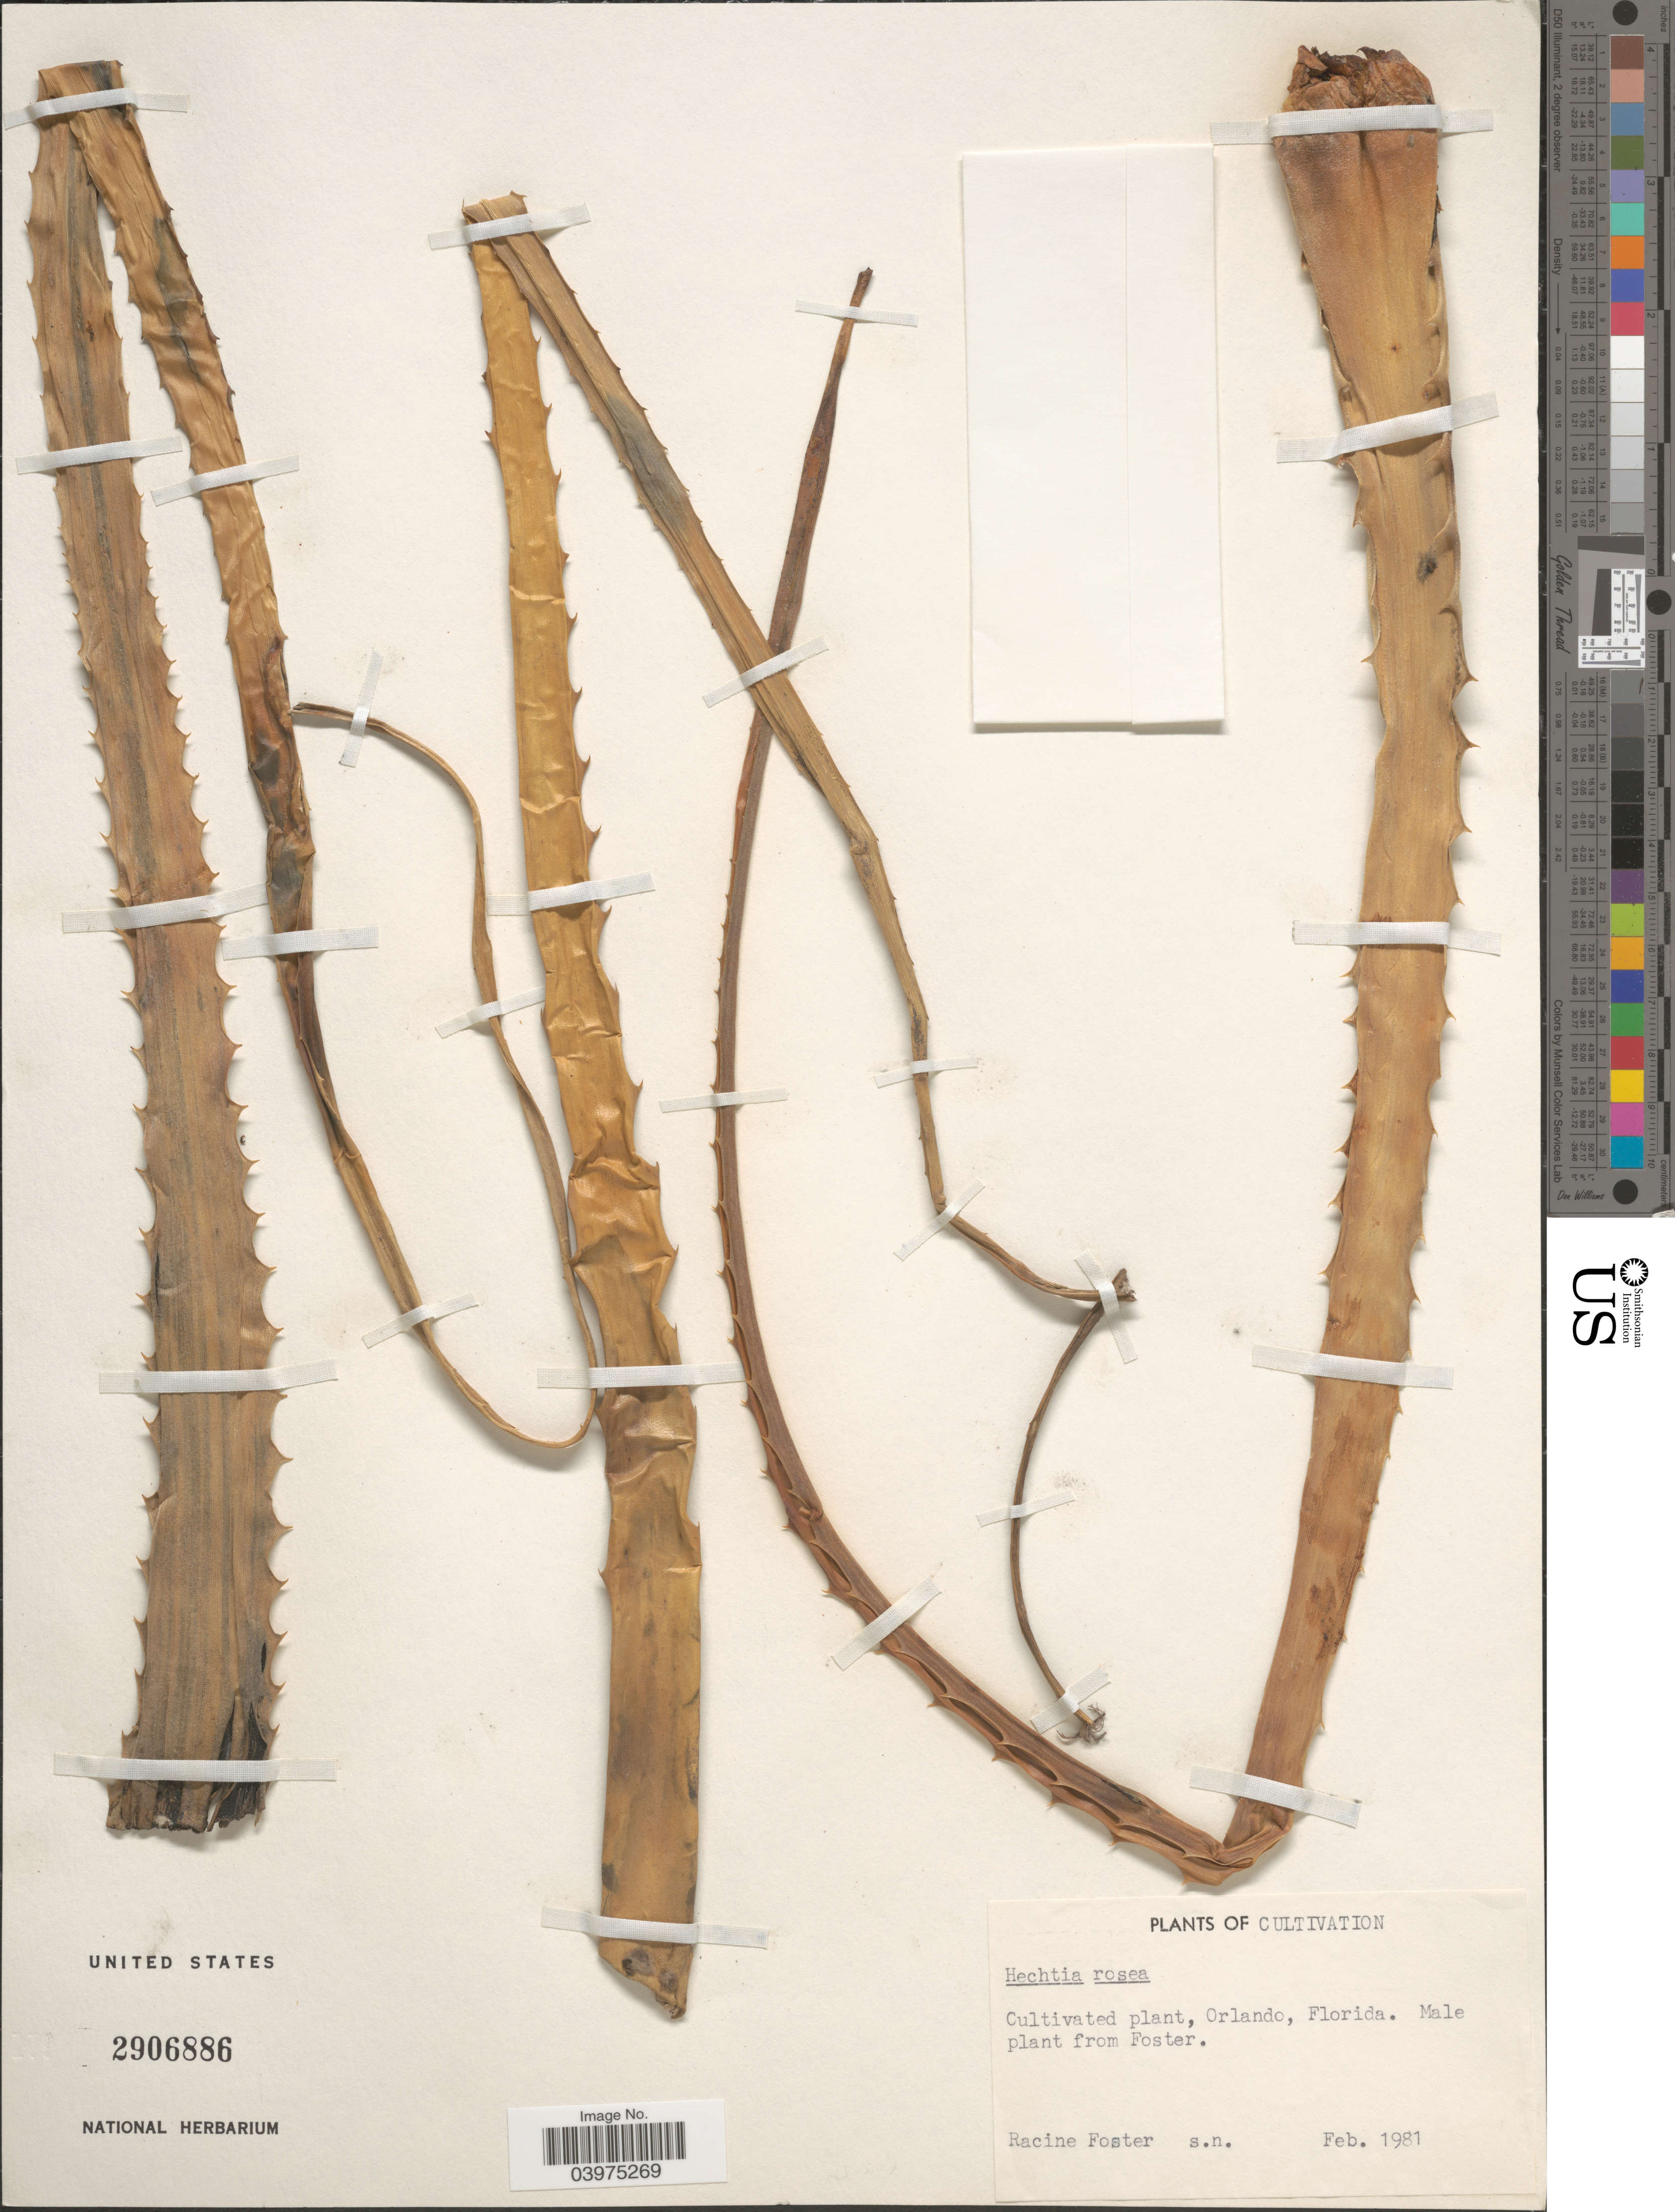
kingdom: Plantae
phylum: Tracheophyta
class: Liliopsida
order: Poales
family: Bromeliaceae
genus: Hechtia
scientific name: Hechtia rosea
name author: É. Morren ex Baker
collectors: R. Foster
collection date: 1981-02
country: United States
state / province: Florida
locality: Cultivated plant, Orlando.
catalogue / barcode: US 2906886